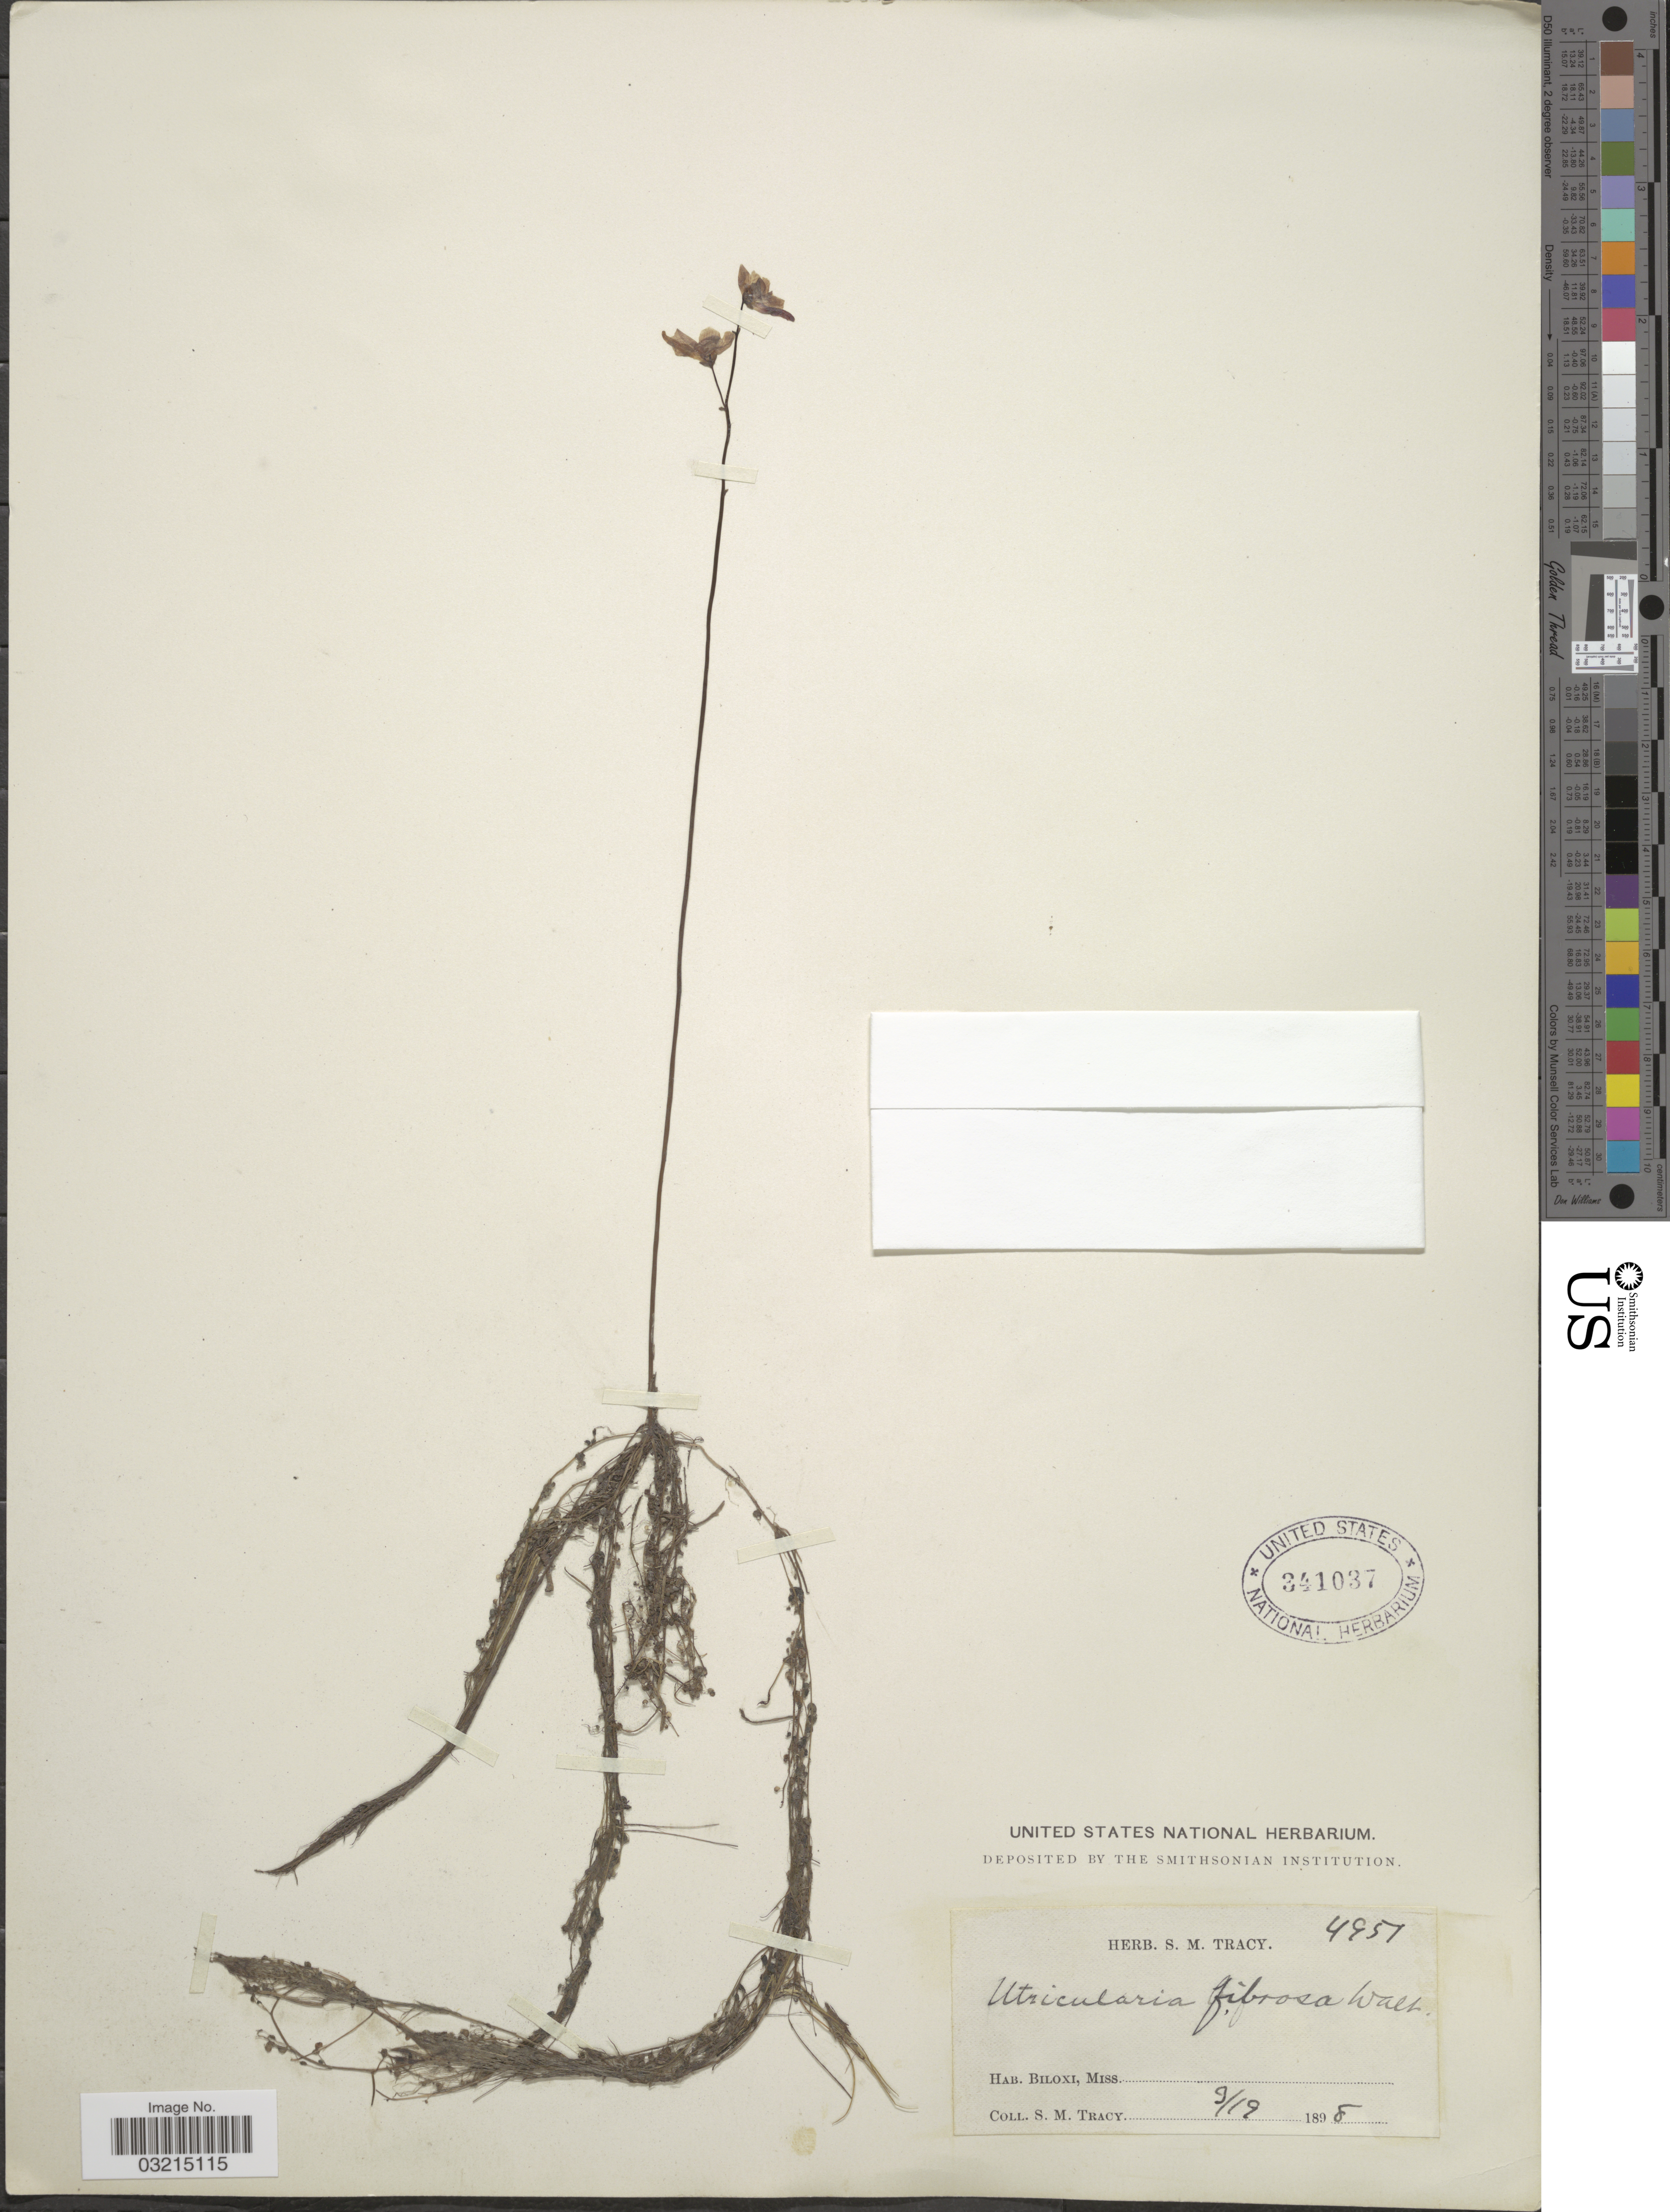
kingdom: Plantae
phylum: Tracheophyta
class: Magnoliopsida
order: Lamiales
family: Lentibulariaceae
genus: Utricularia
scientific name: Utricularia gibba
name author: L.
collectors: S. M. Tracy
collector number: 4951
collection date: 1898-09-19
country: United States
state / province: Mississippi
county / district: Harrison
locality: Biloxi.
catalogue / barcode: US 341037